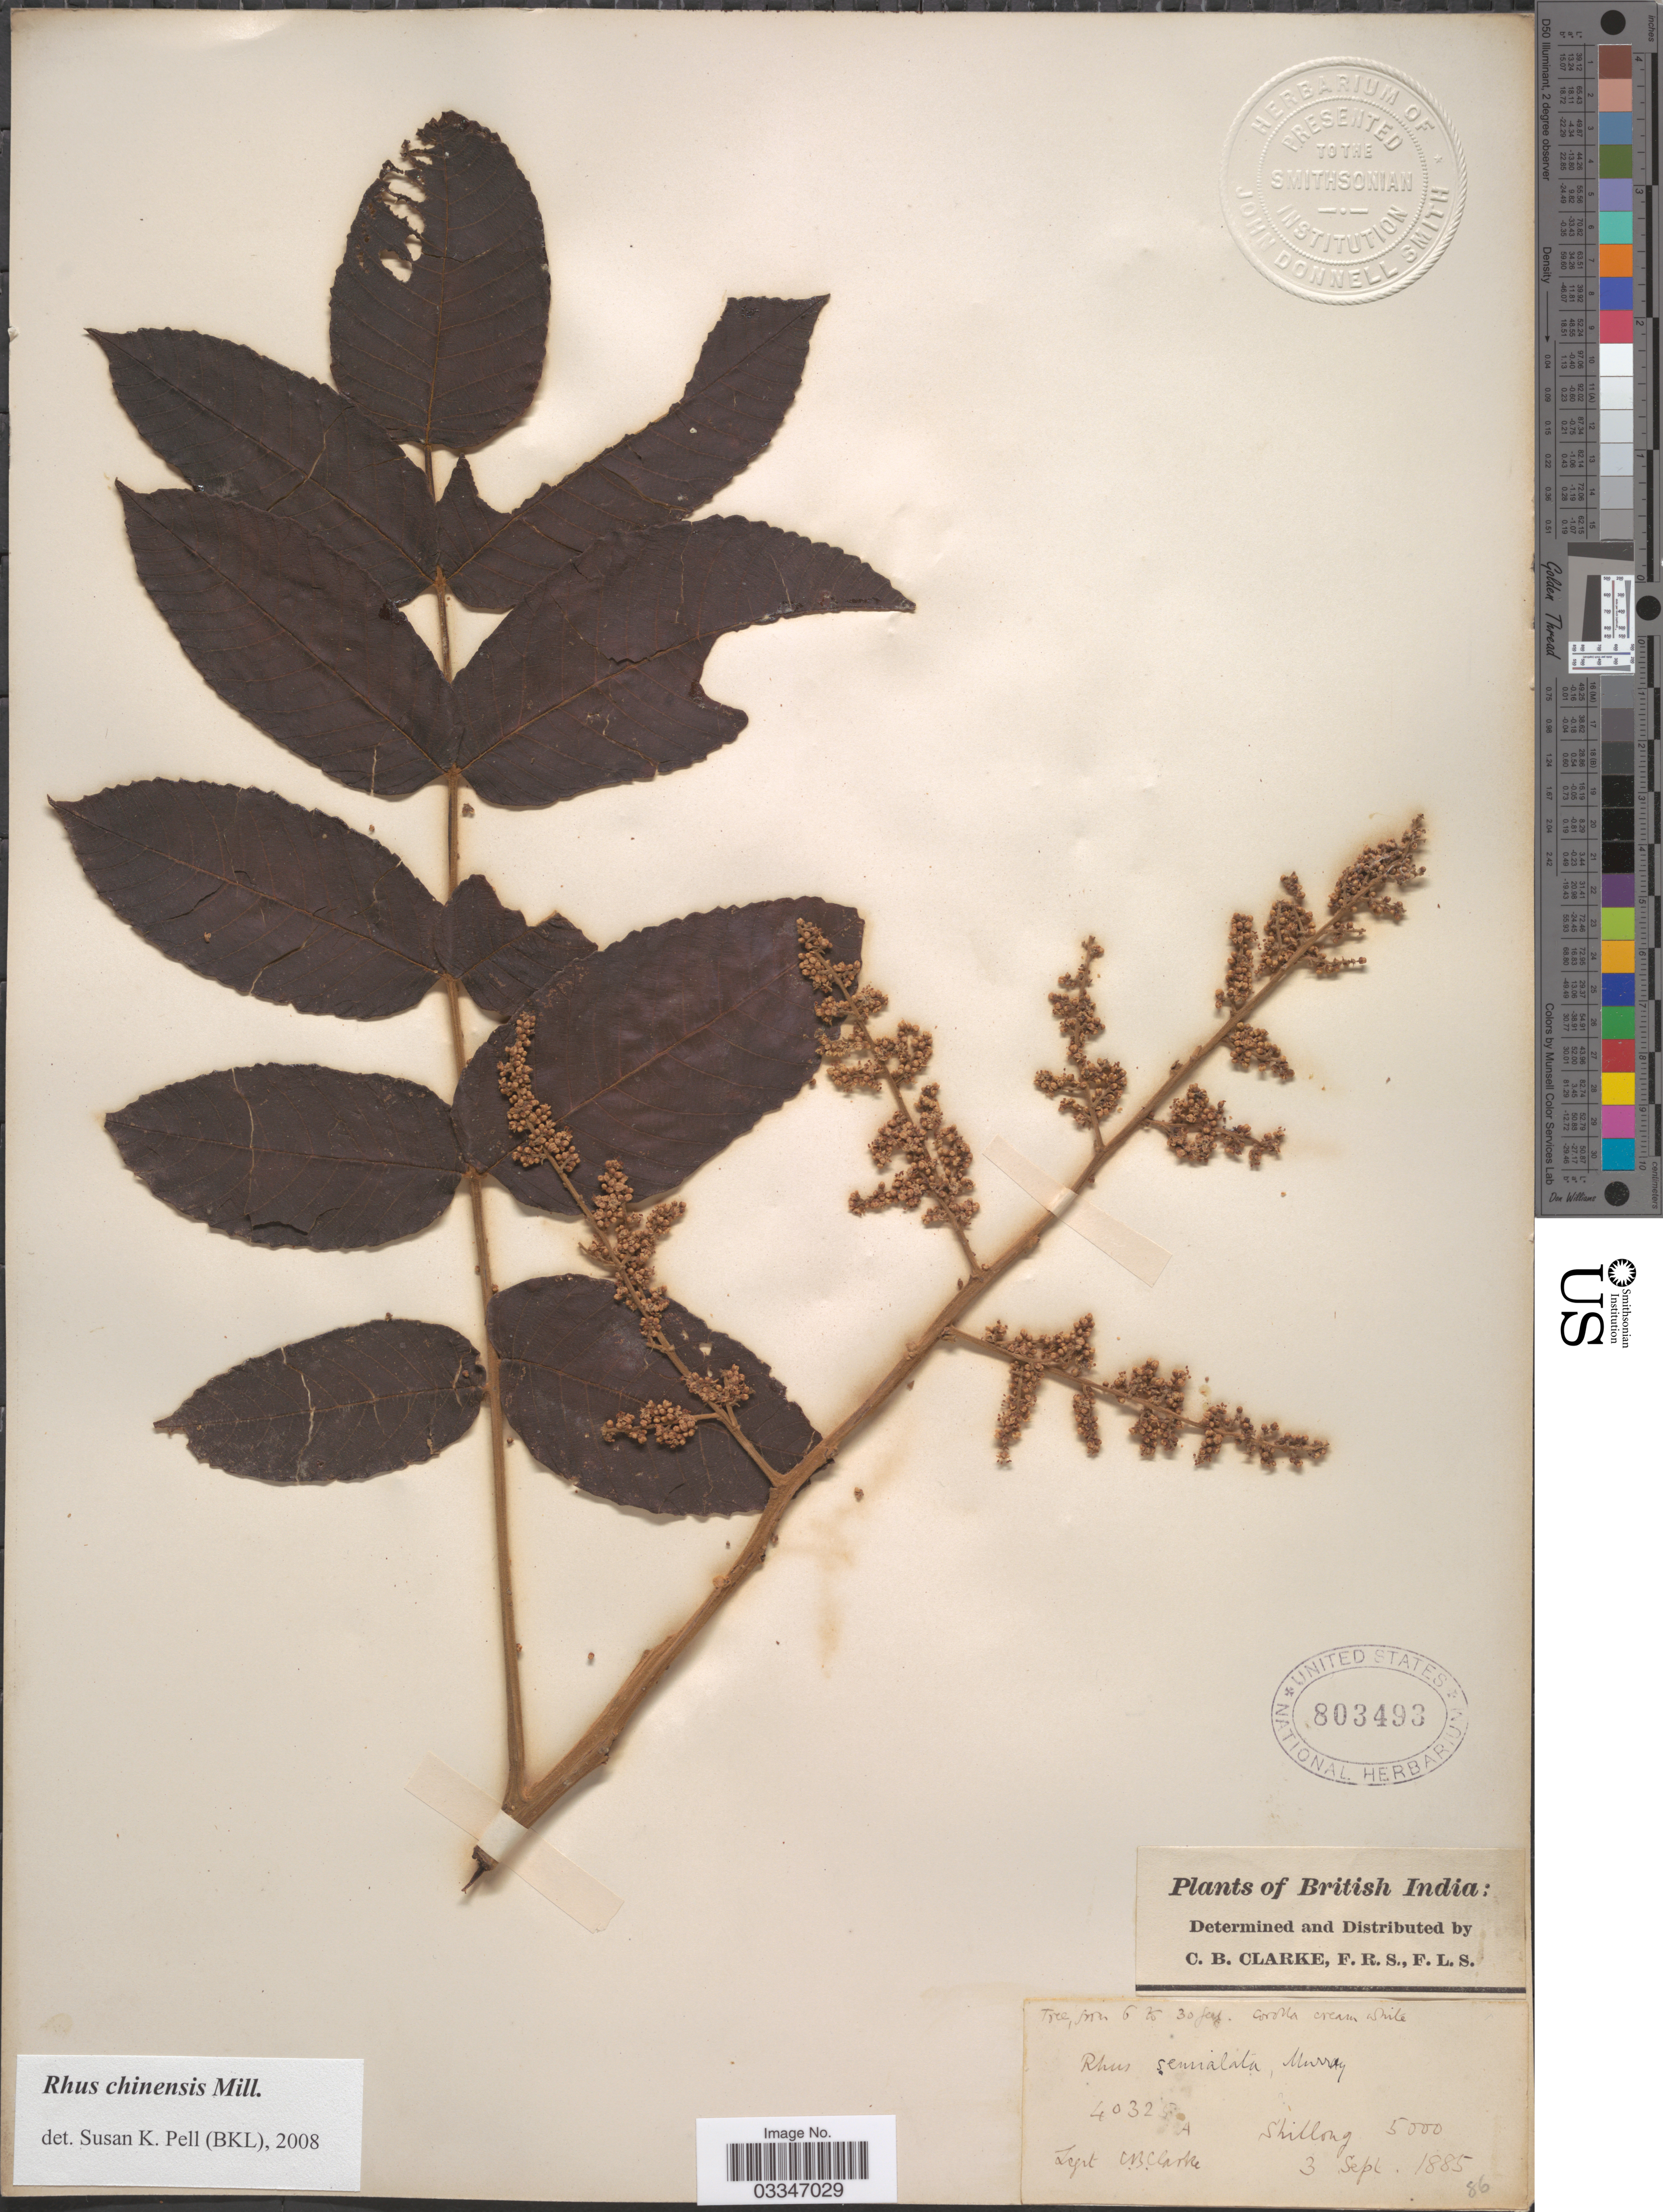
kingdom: Plantae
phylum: Tracheophyta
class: Magnoliopsida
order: Sapindales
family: Anacardiaceae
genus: Rhus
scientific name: Rhus chinensis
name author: Mill.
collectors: C. B. Clarke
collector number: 4032 A*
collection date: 1885-09-03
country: India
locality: British India. Shillong.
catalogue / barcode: US 803493